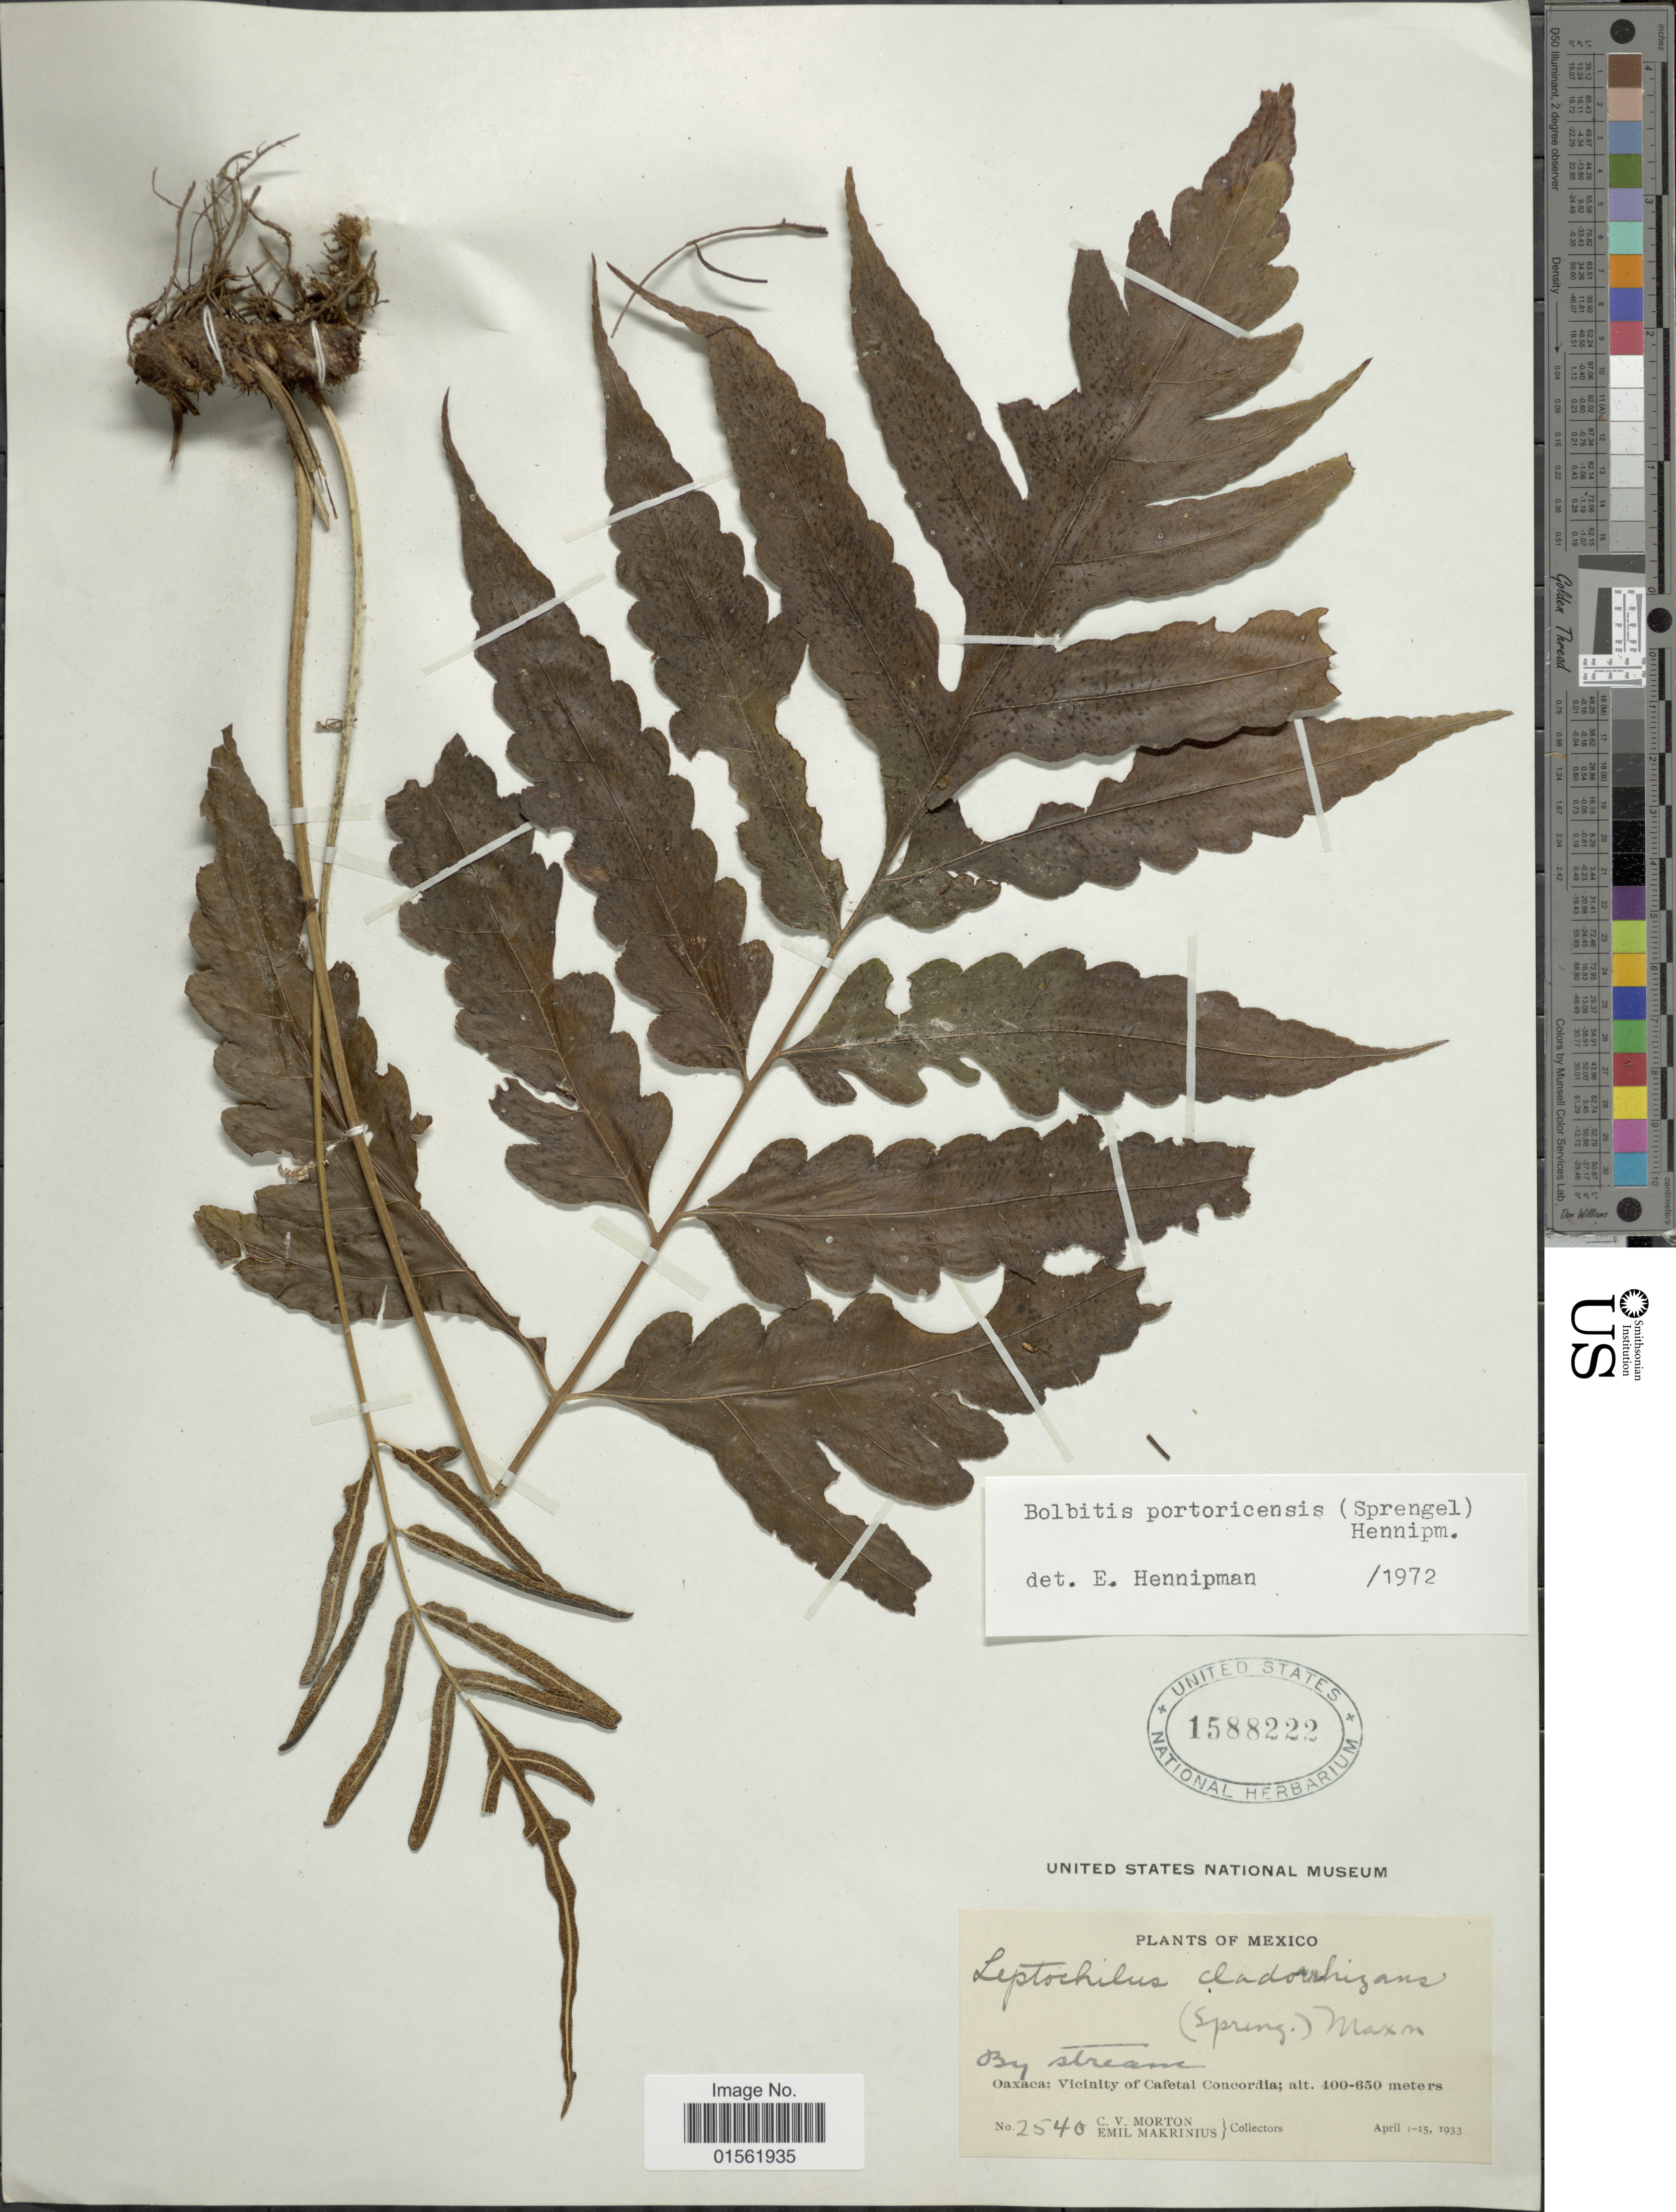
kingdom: Plantae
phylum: Tracheophyta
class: Polypodiopsida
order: Polypodiales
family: Dryopteridaceae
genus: Bolbitis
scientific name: Bolbitis portoricensis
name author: (Spreng.) Hennipman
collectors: C. V. Morton & E. Makrinius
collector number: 2540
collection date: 1933-04-01/1933-04-15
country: Mexico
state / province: Oaxaca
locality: Vicinity of Cafetal Concordia. By stream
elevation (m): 400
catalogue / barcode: US 1588222